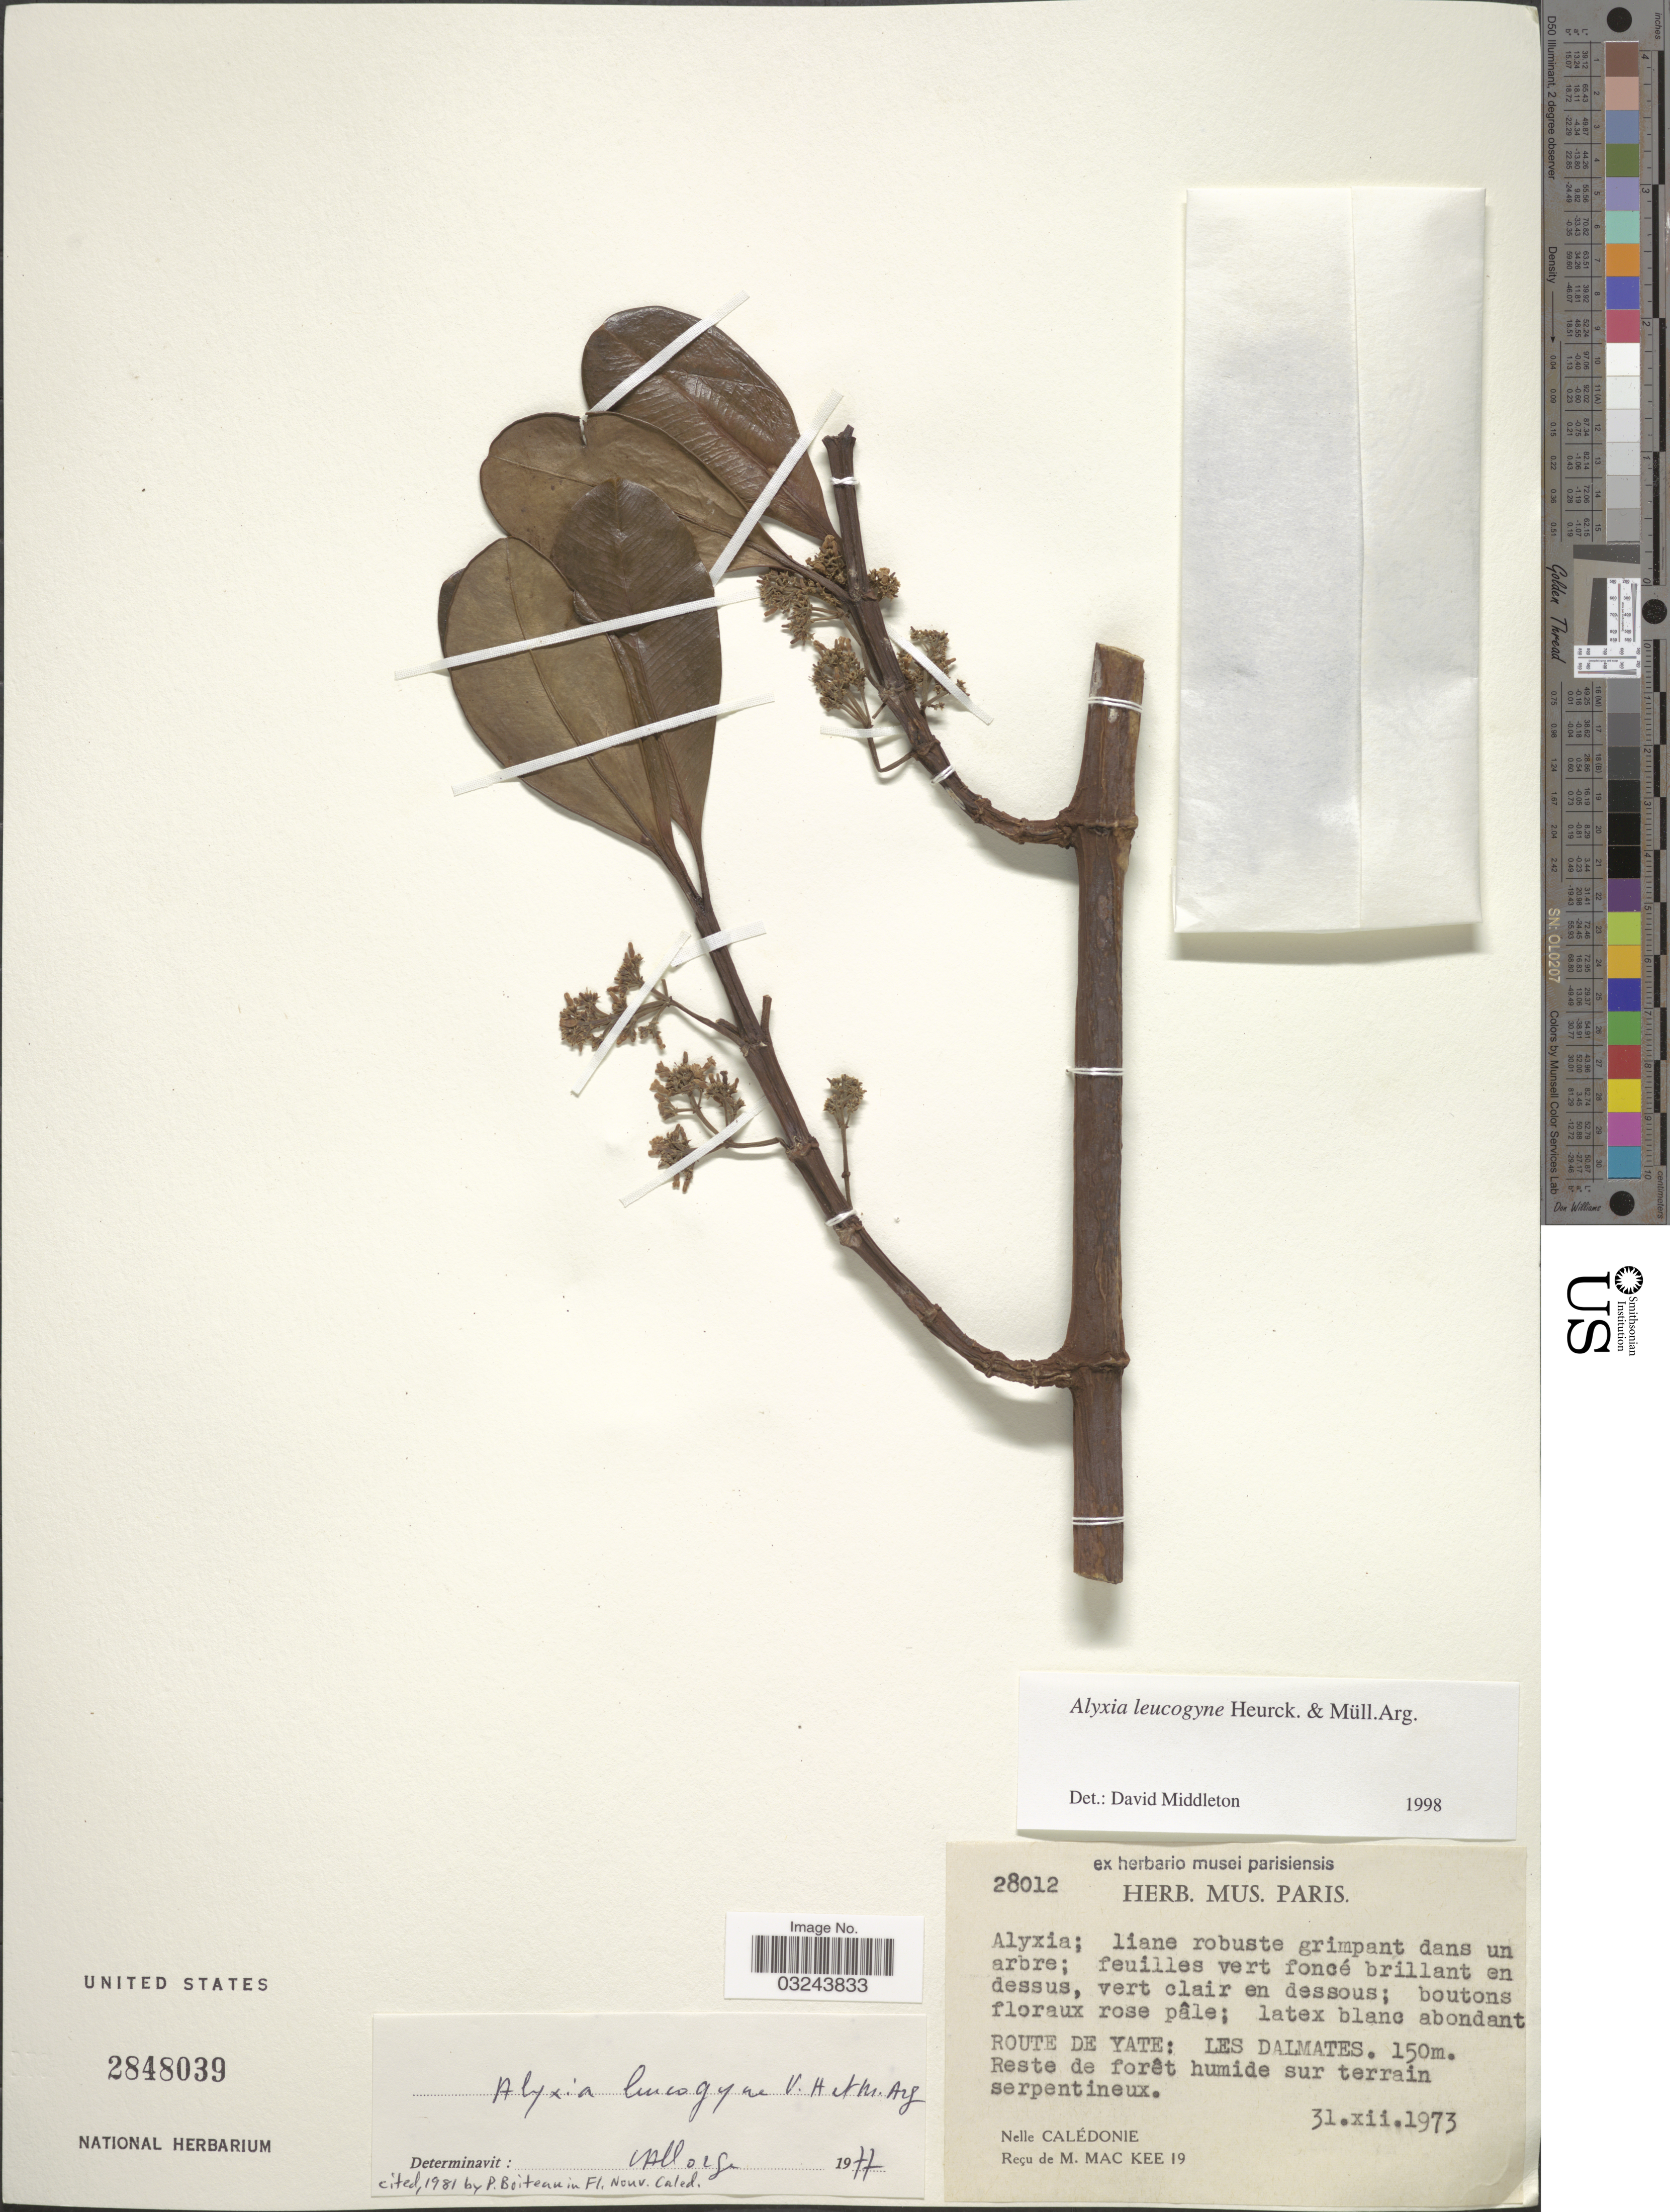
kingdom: Plantae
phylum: Tracheophyta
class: Magnoliopsida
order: Gentianales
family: Apocynaceae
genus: Alyxia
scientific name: Alyxia leucogyne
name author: Van Heurck & Müll. Arg.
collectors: M. Mackee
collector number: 28012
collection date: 1973-12-31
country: New Caledonia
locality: Route de Yate: Les Dalmates. Nelle Calédonie.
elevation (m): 150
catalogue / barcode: US 2848039